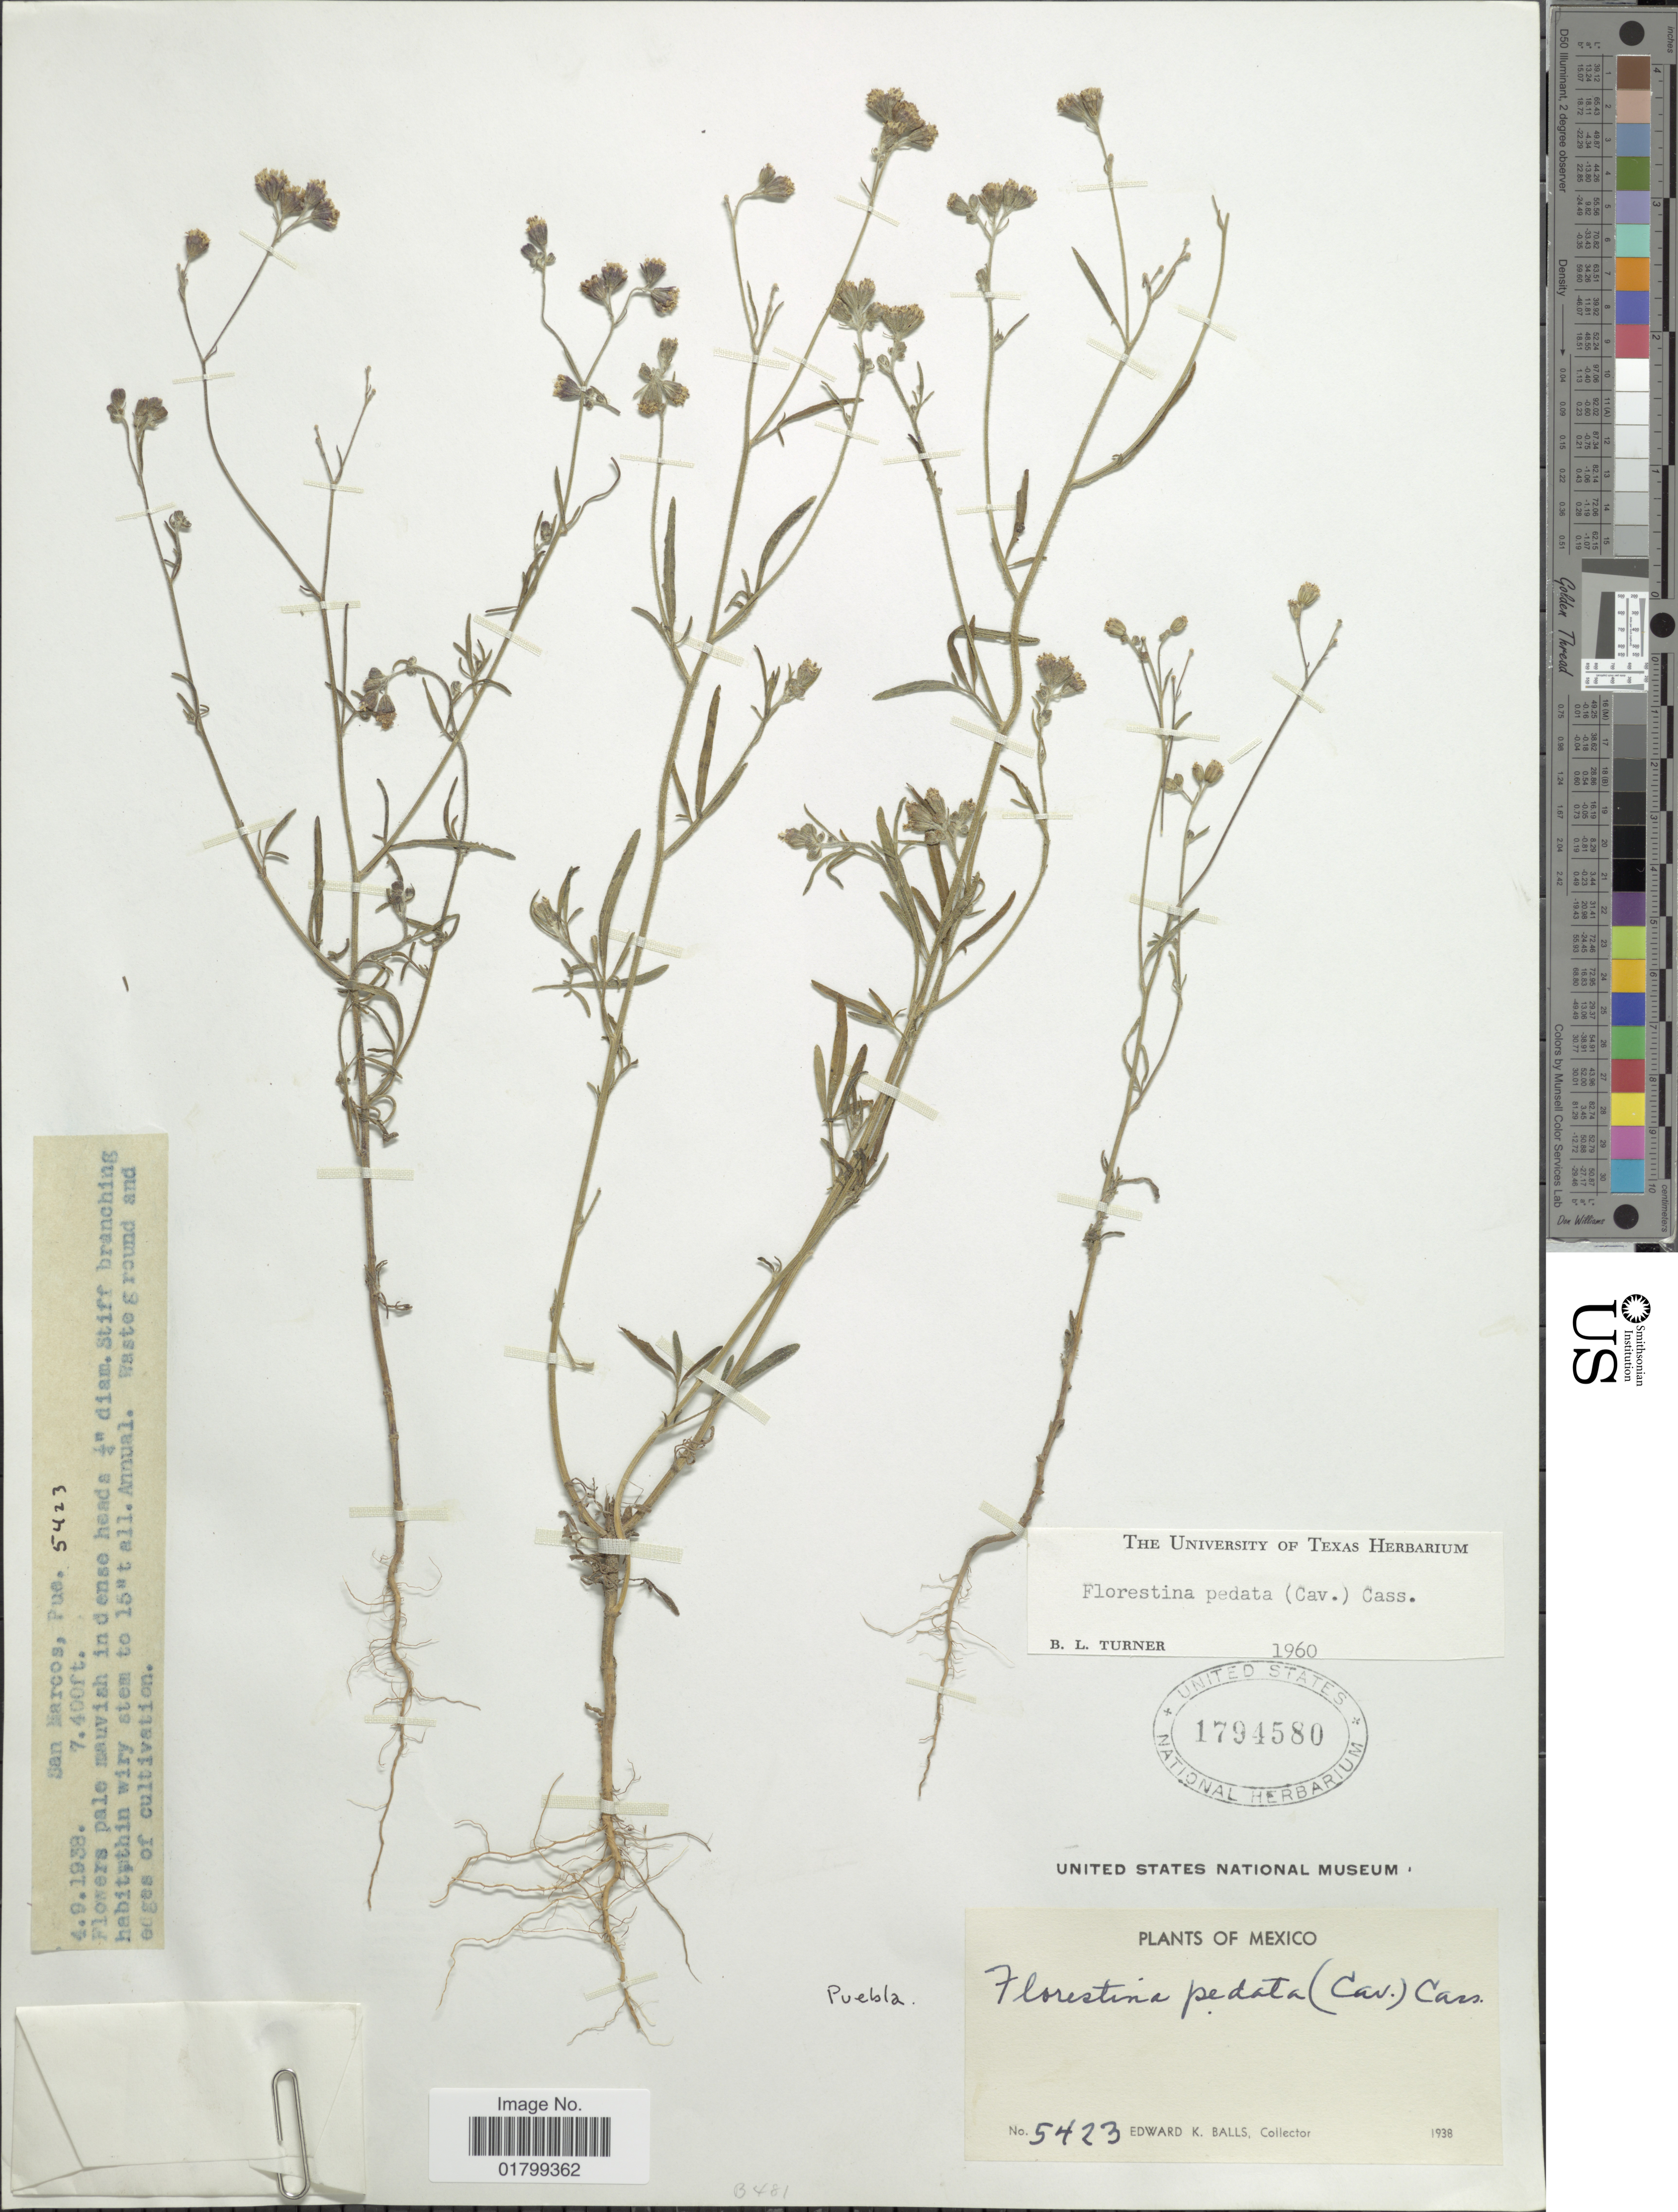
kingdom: Plantae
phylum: Tracheophyta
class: Magnoliopsida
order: Asterales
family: Asteraceae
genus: Florestina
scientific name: Florestina pedata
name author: (Cav.) Cass.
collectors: E. K. Balls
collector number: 5423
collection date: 1938-04-09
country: Mexico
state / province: Puebla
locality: San Marcos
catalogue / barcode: US 17945810